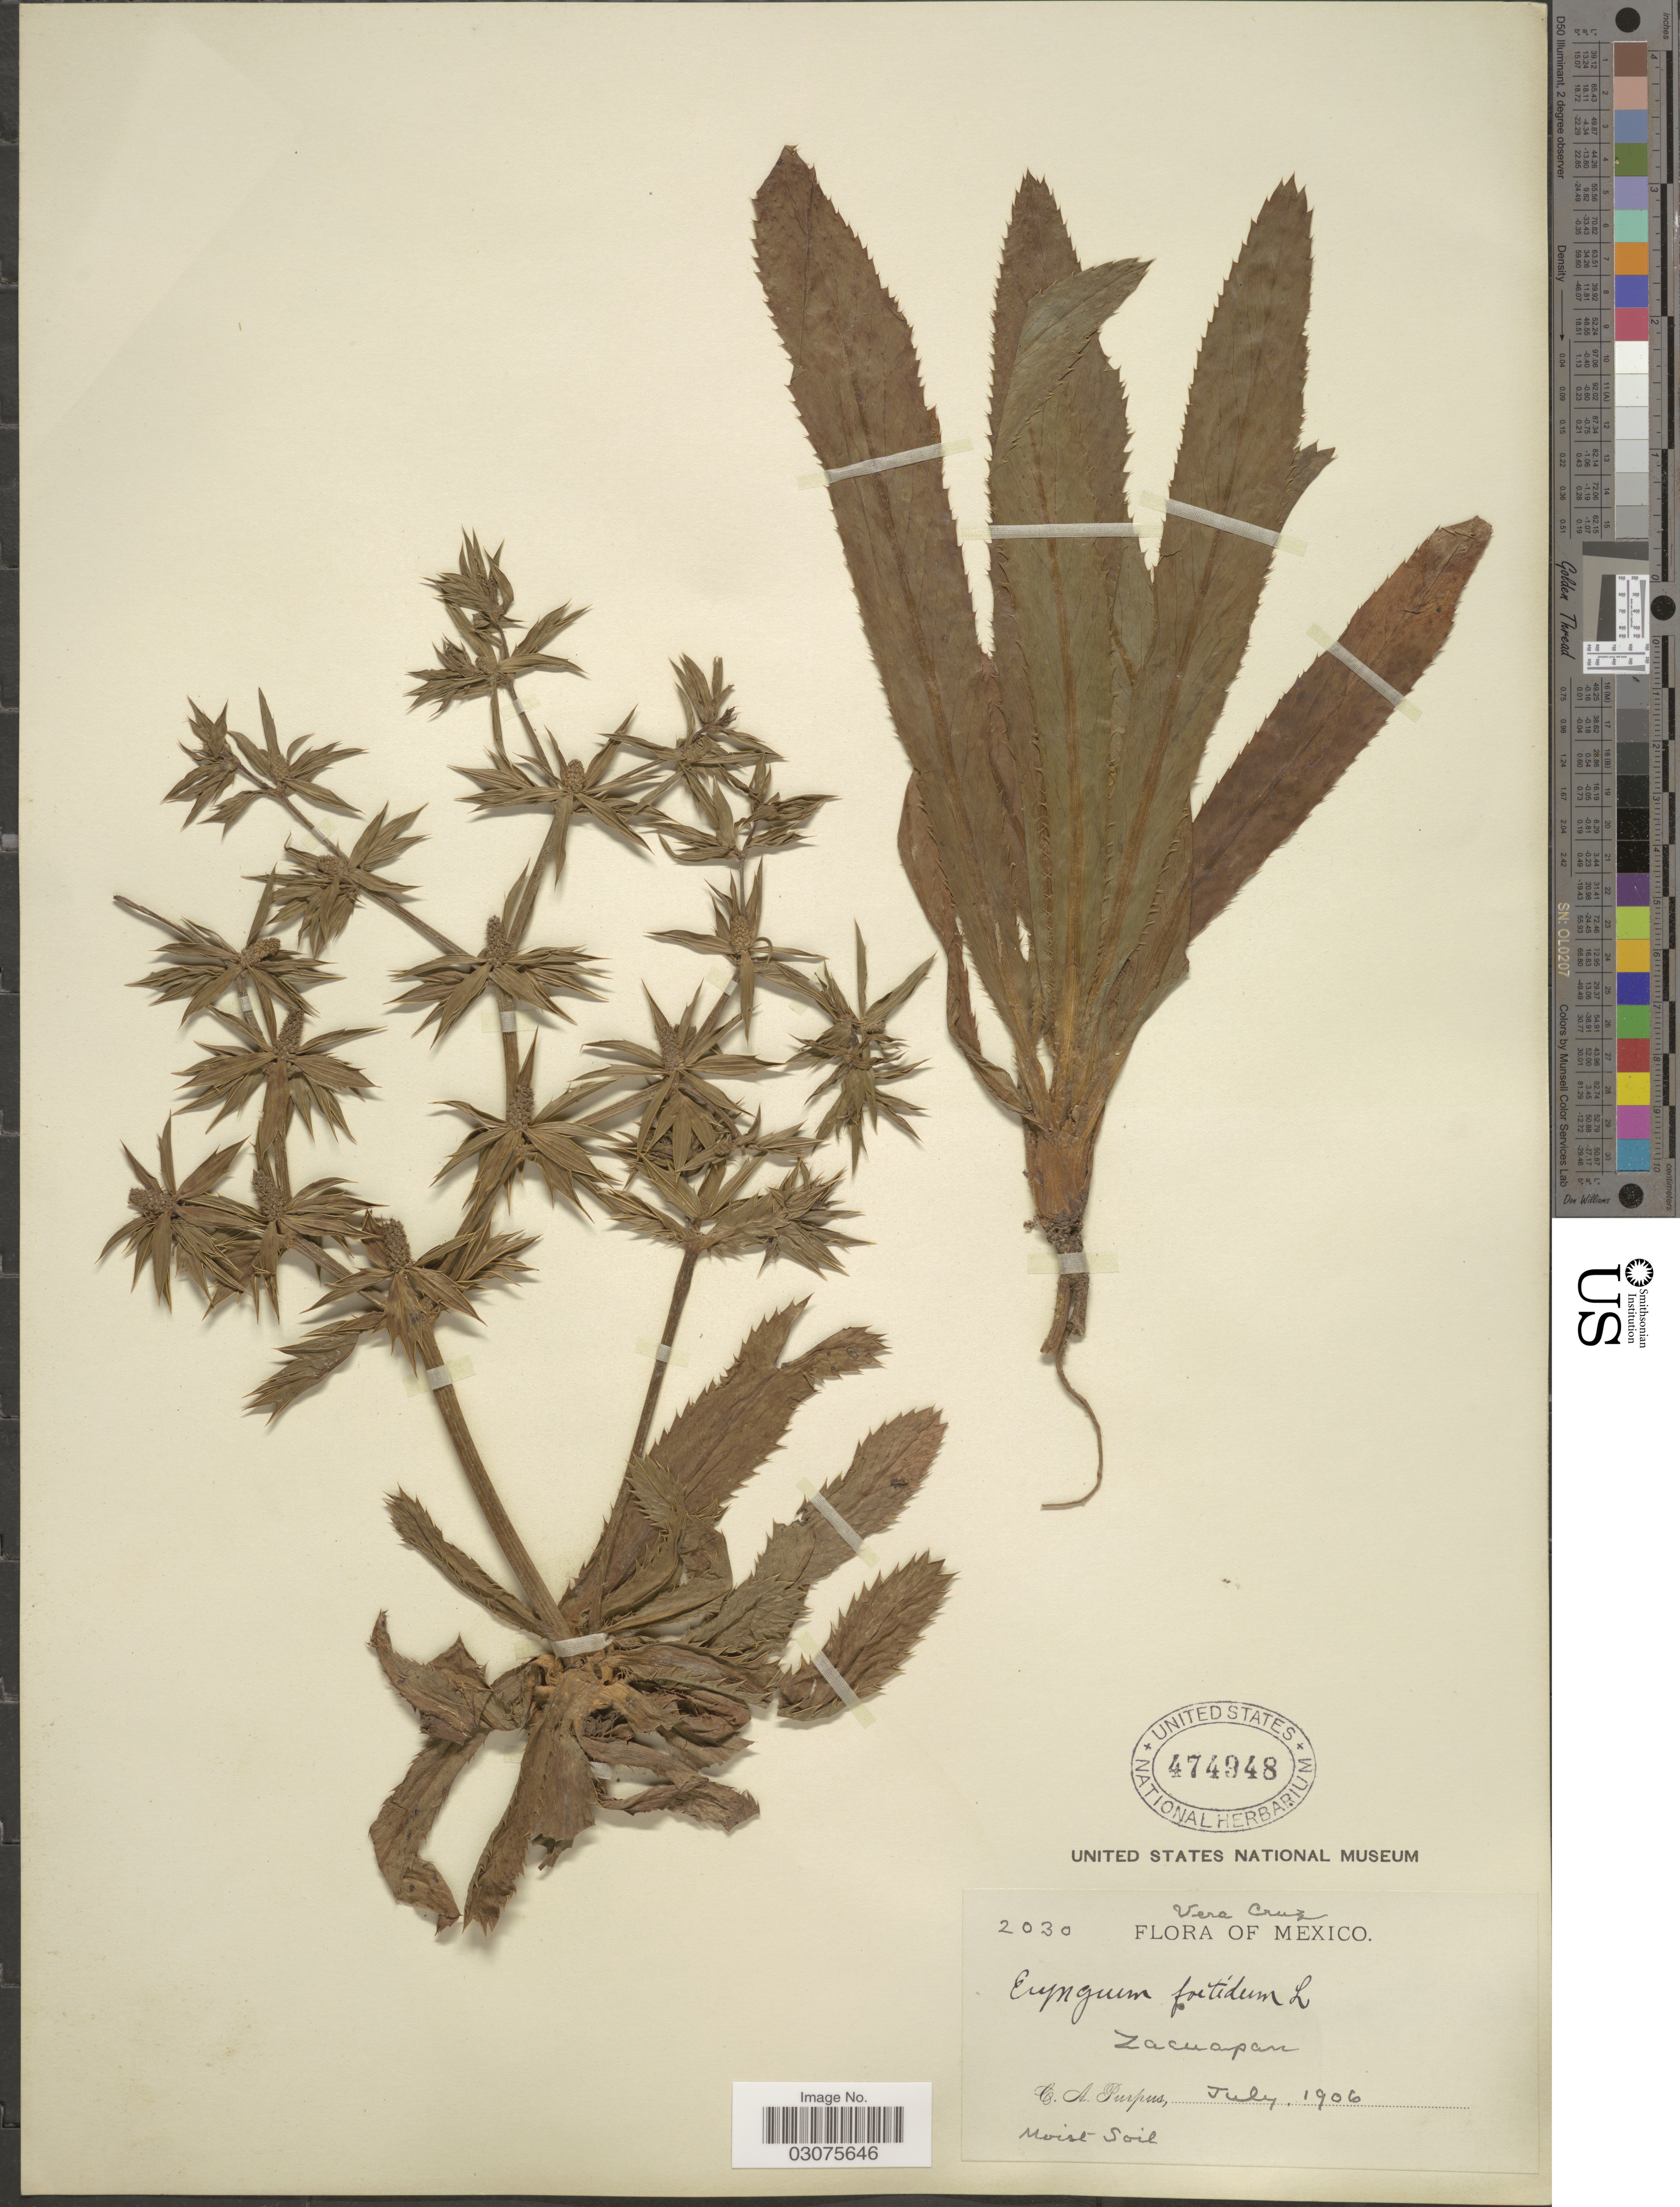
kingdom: Plantae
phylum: Tracheophyta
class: Magnoliopsida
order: Apiales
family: Apiaceae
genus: Eryngium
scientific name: Eryngium foetidum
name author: L.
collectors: C. A. Purpus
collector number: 2030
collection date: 1906-07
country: Mexico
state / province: Veracruz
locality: Zacuapan. Vera Cruz.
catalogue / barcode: US 474948